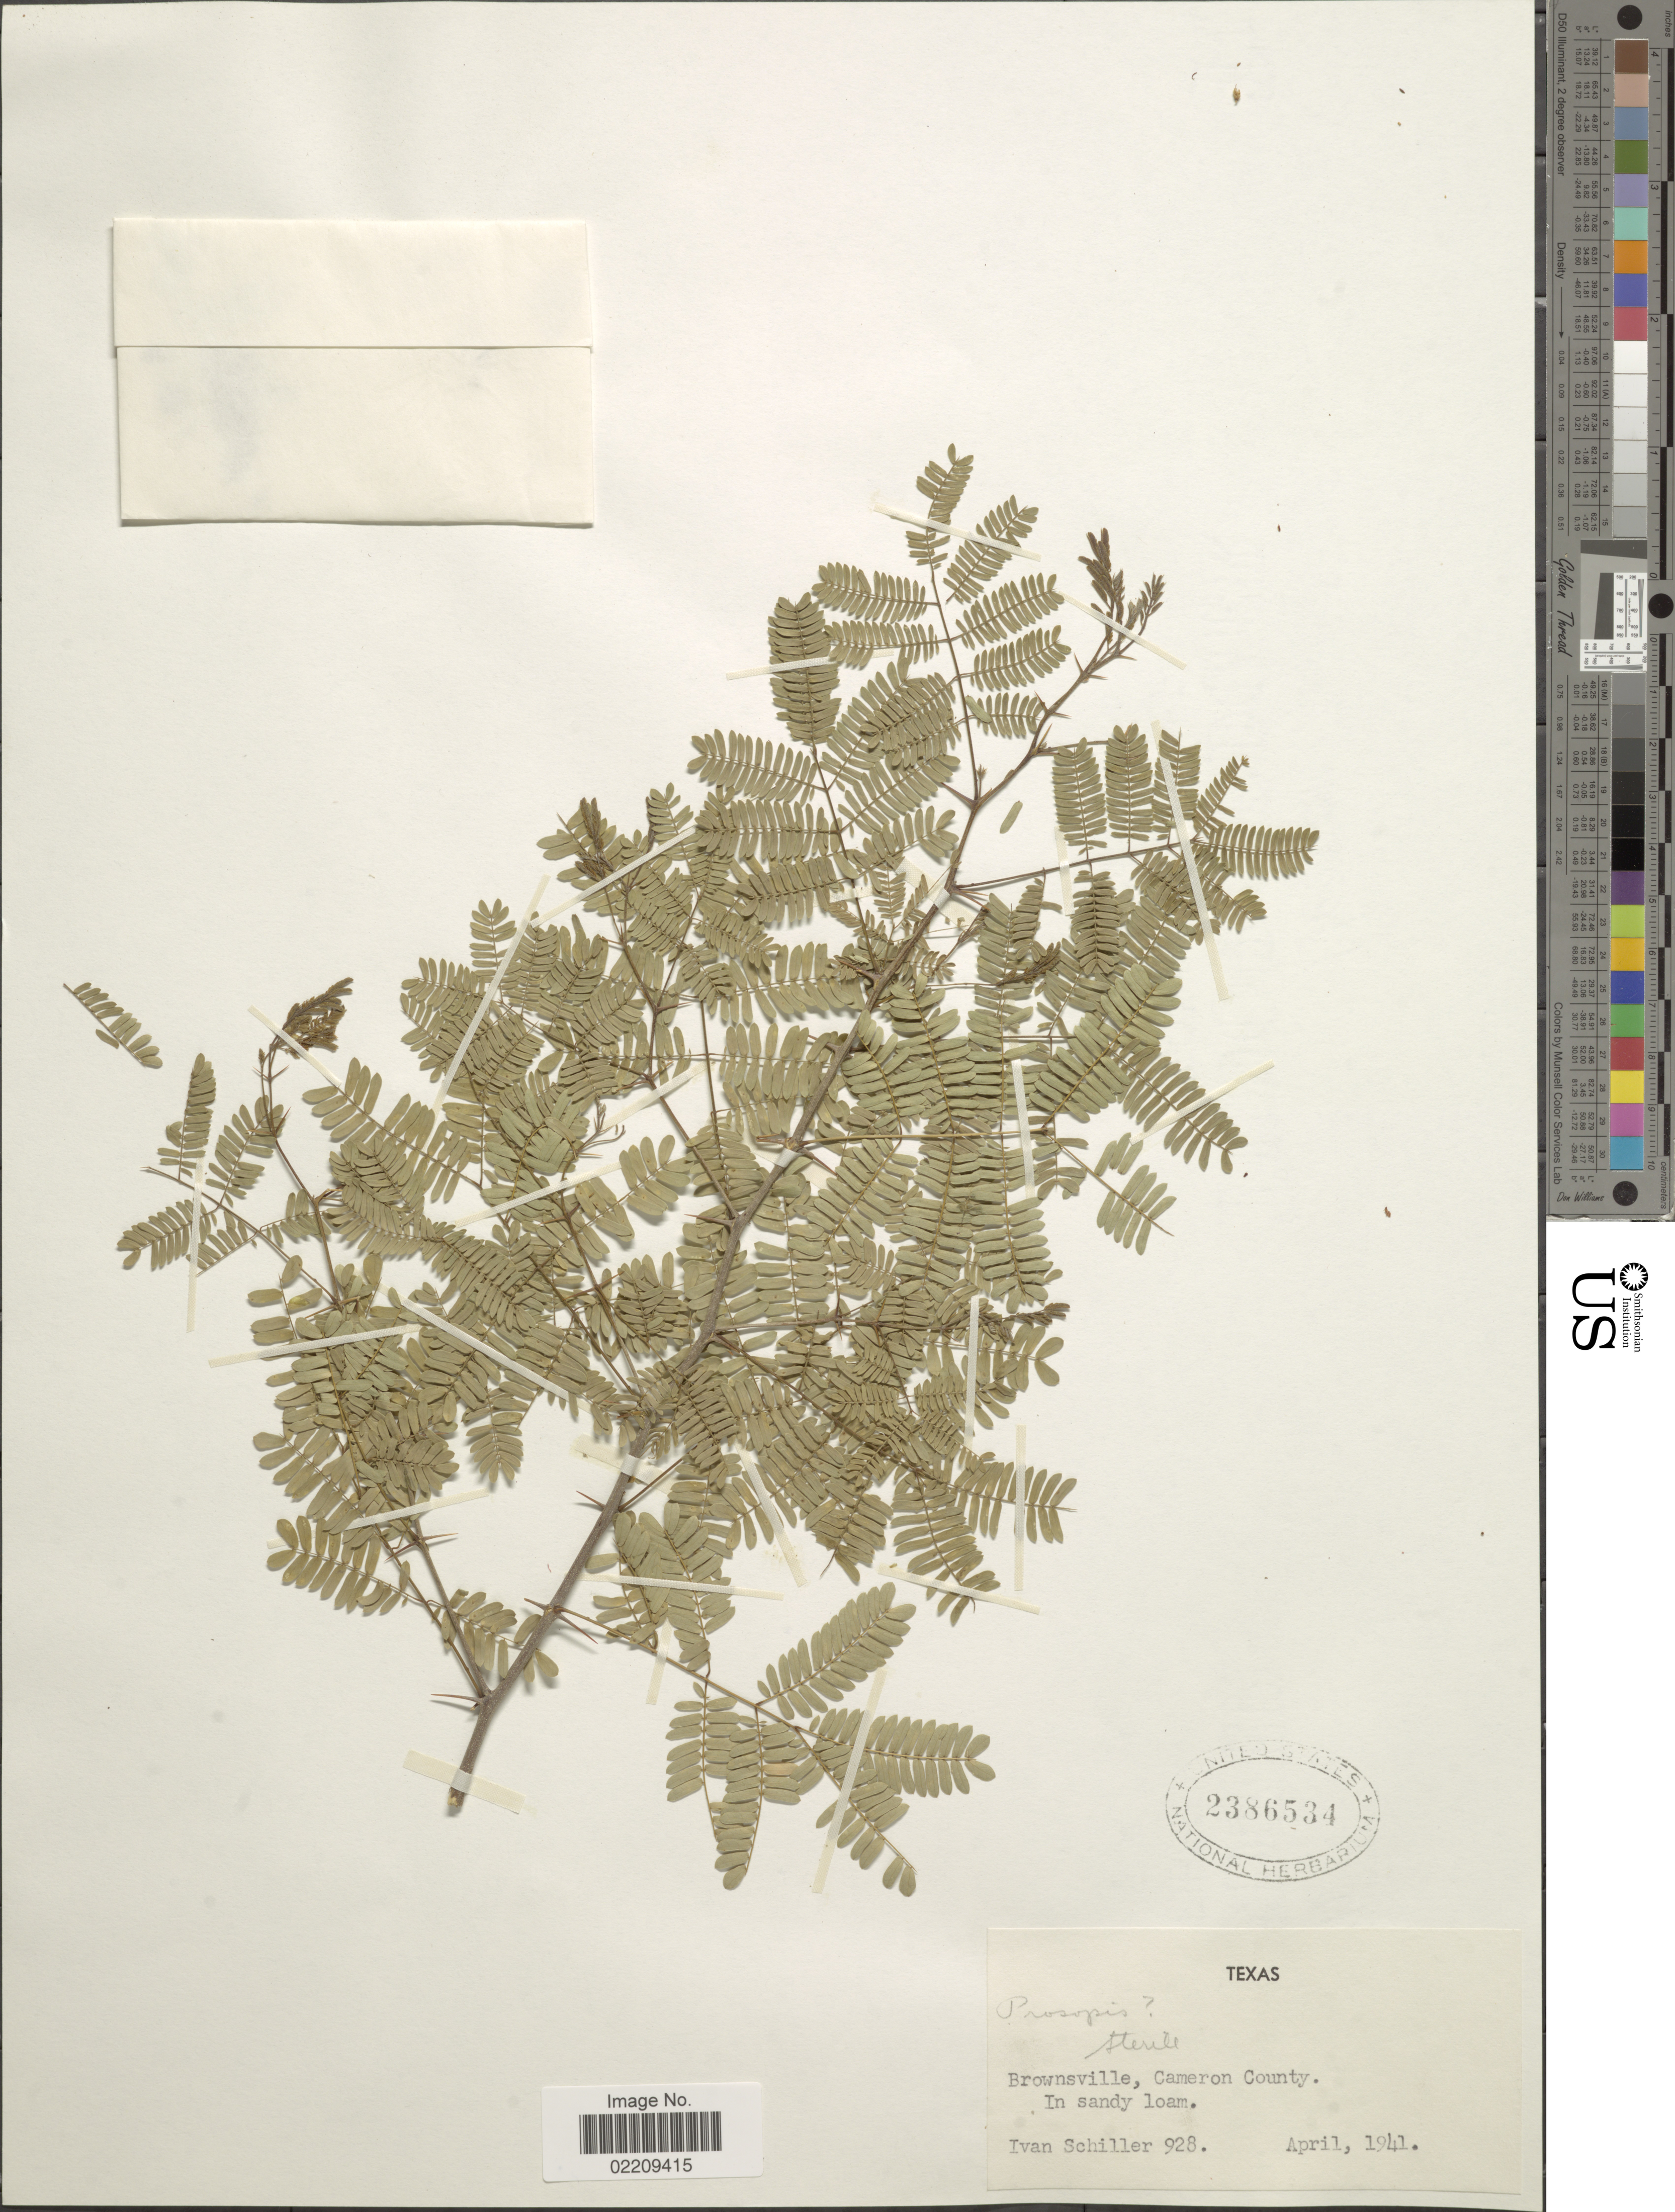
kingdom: Plantae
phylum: Tracheophyta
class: Magnoliopsida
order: Fabales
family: Fabaceae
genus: Prosopis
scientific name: Prosopis sp.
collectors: I. Schiller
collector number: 928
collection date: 1941-04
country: United States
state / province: Texas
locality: Brownsville, Cameron County.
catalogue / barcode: US 2386534